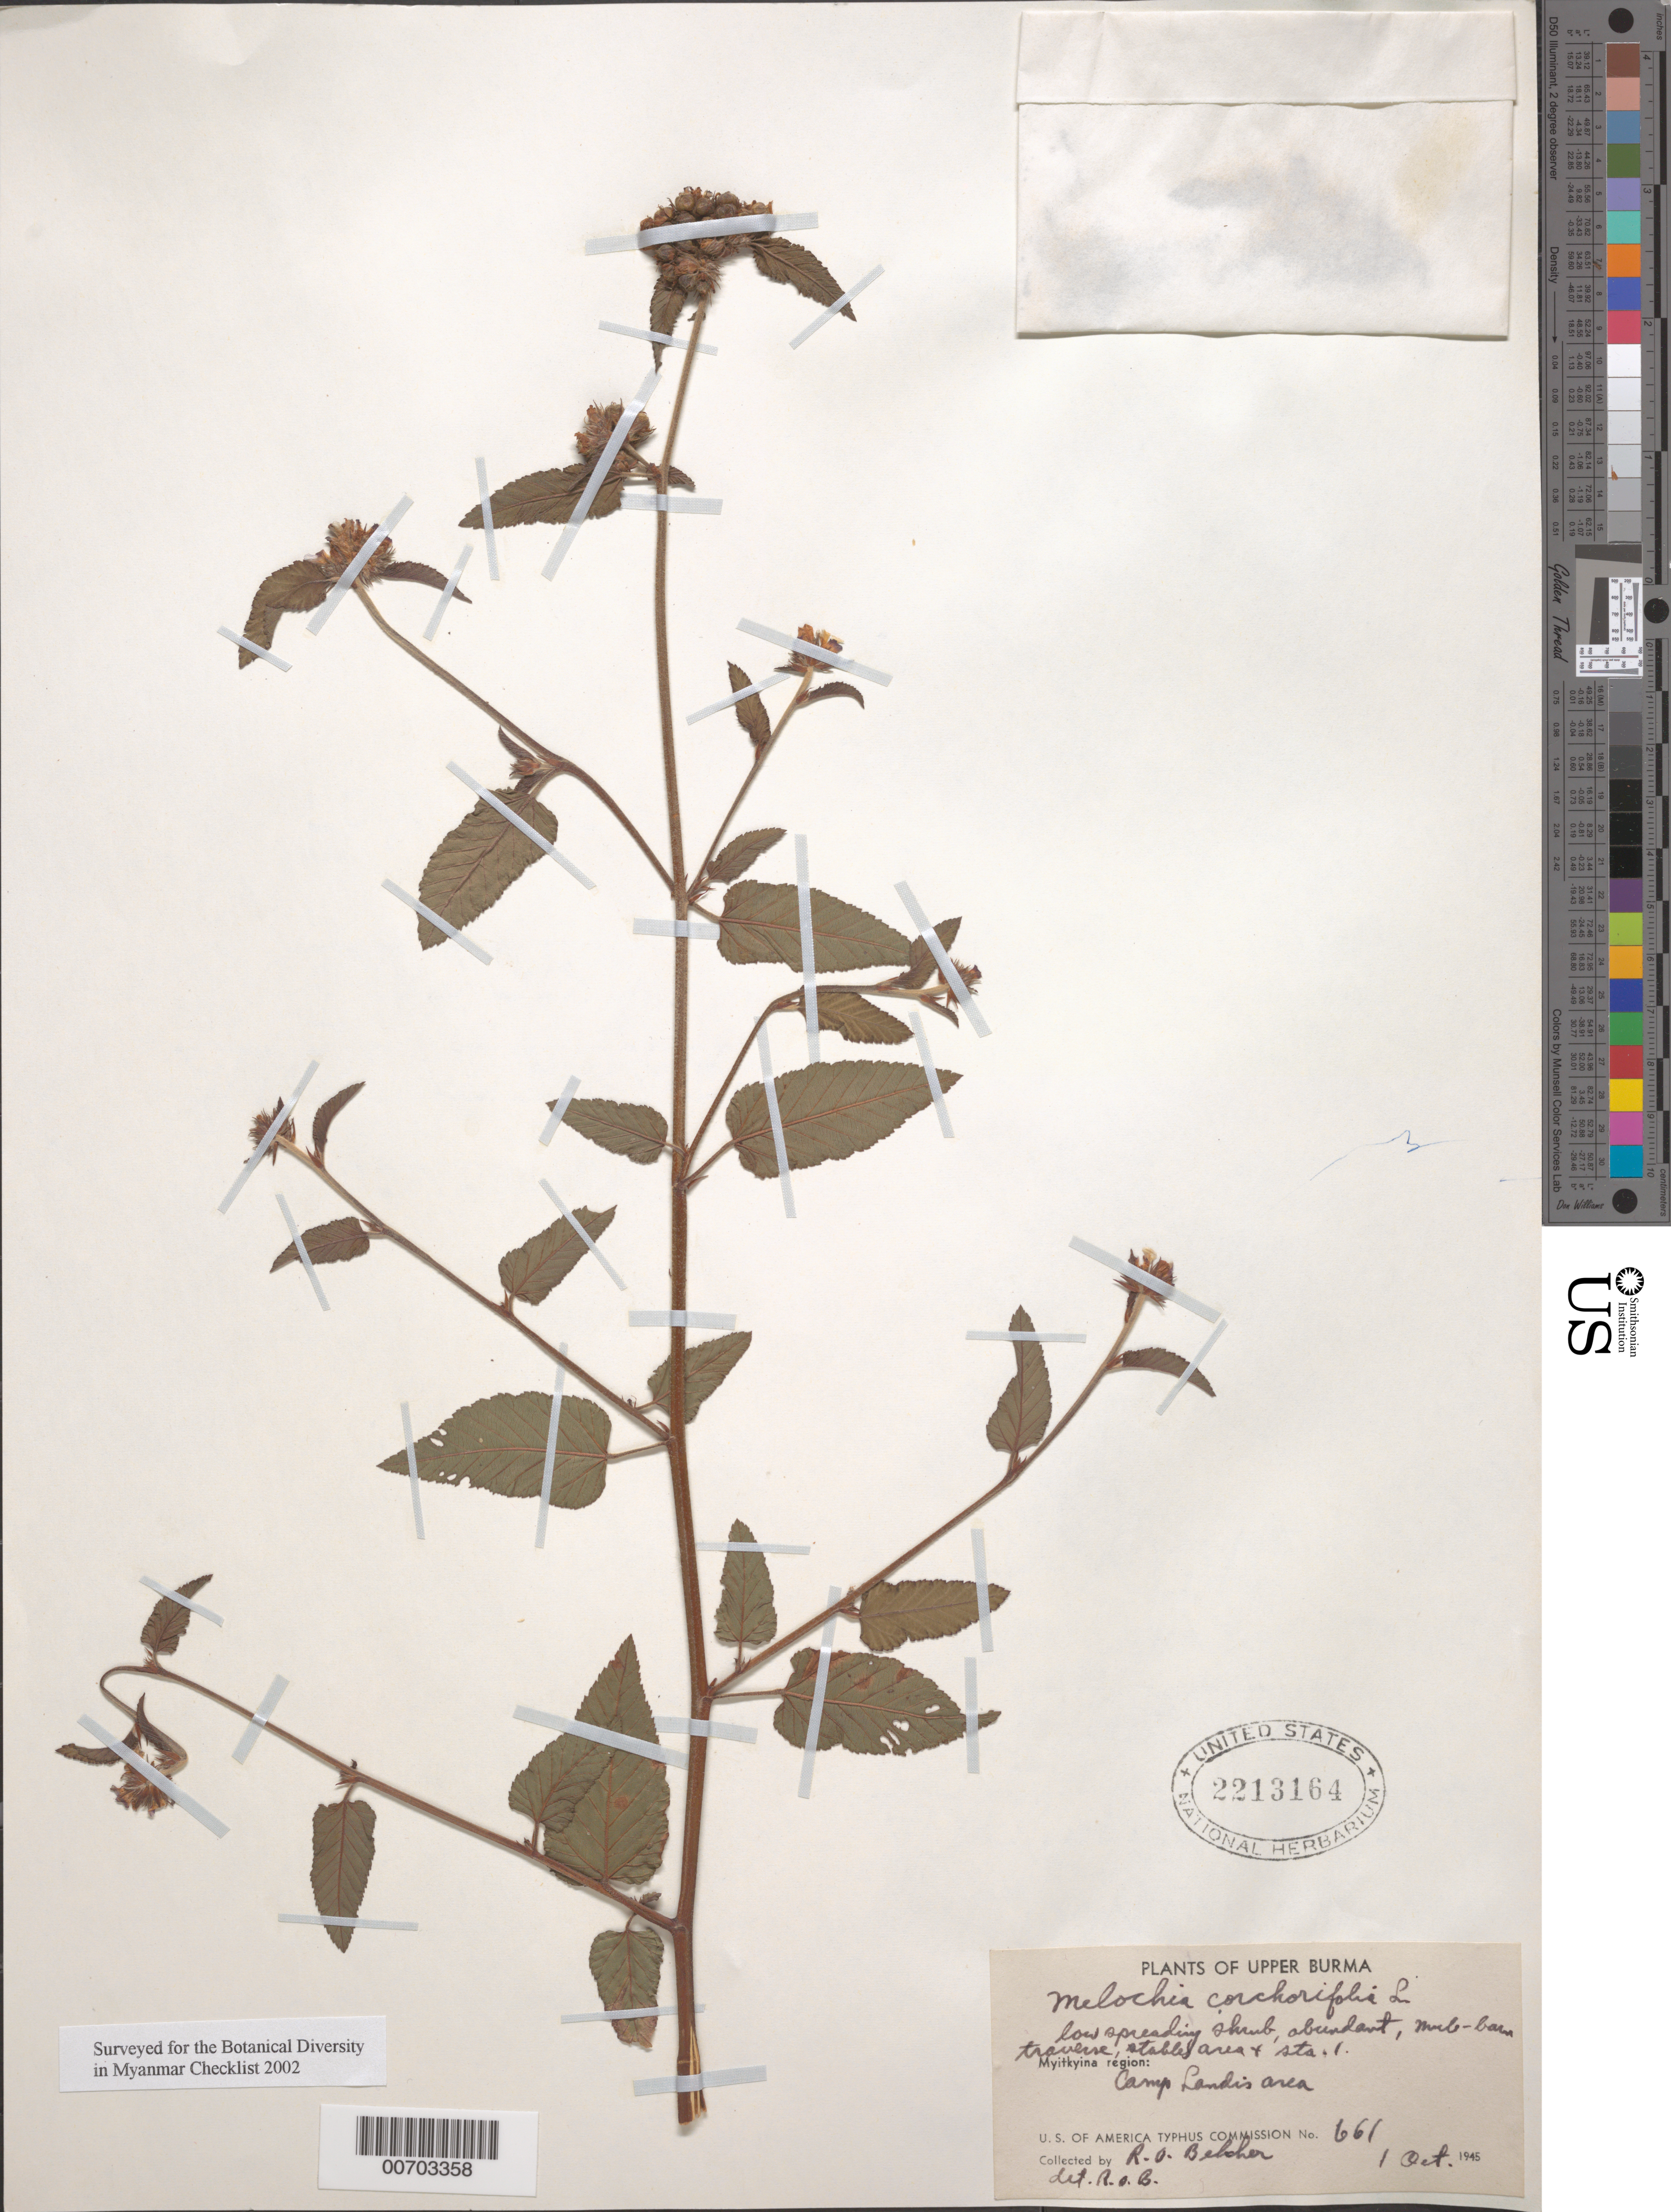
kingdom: Plantae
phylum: Tracheophyta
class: Magnoliopsida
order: Malvales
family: Malvaceae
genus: Melochia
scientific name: Melochia corchorifolia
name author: L.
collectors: R. Belcher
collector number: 661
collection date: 1945-10-01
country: Myanmar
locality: Upper Burma, Myitkyina region: Camp Landis area.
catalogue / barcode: US 2213164